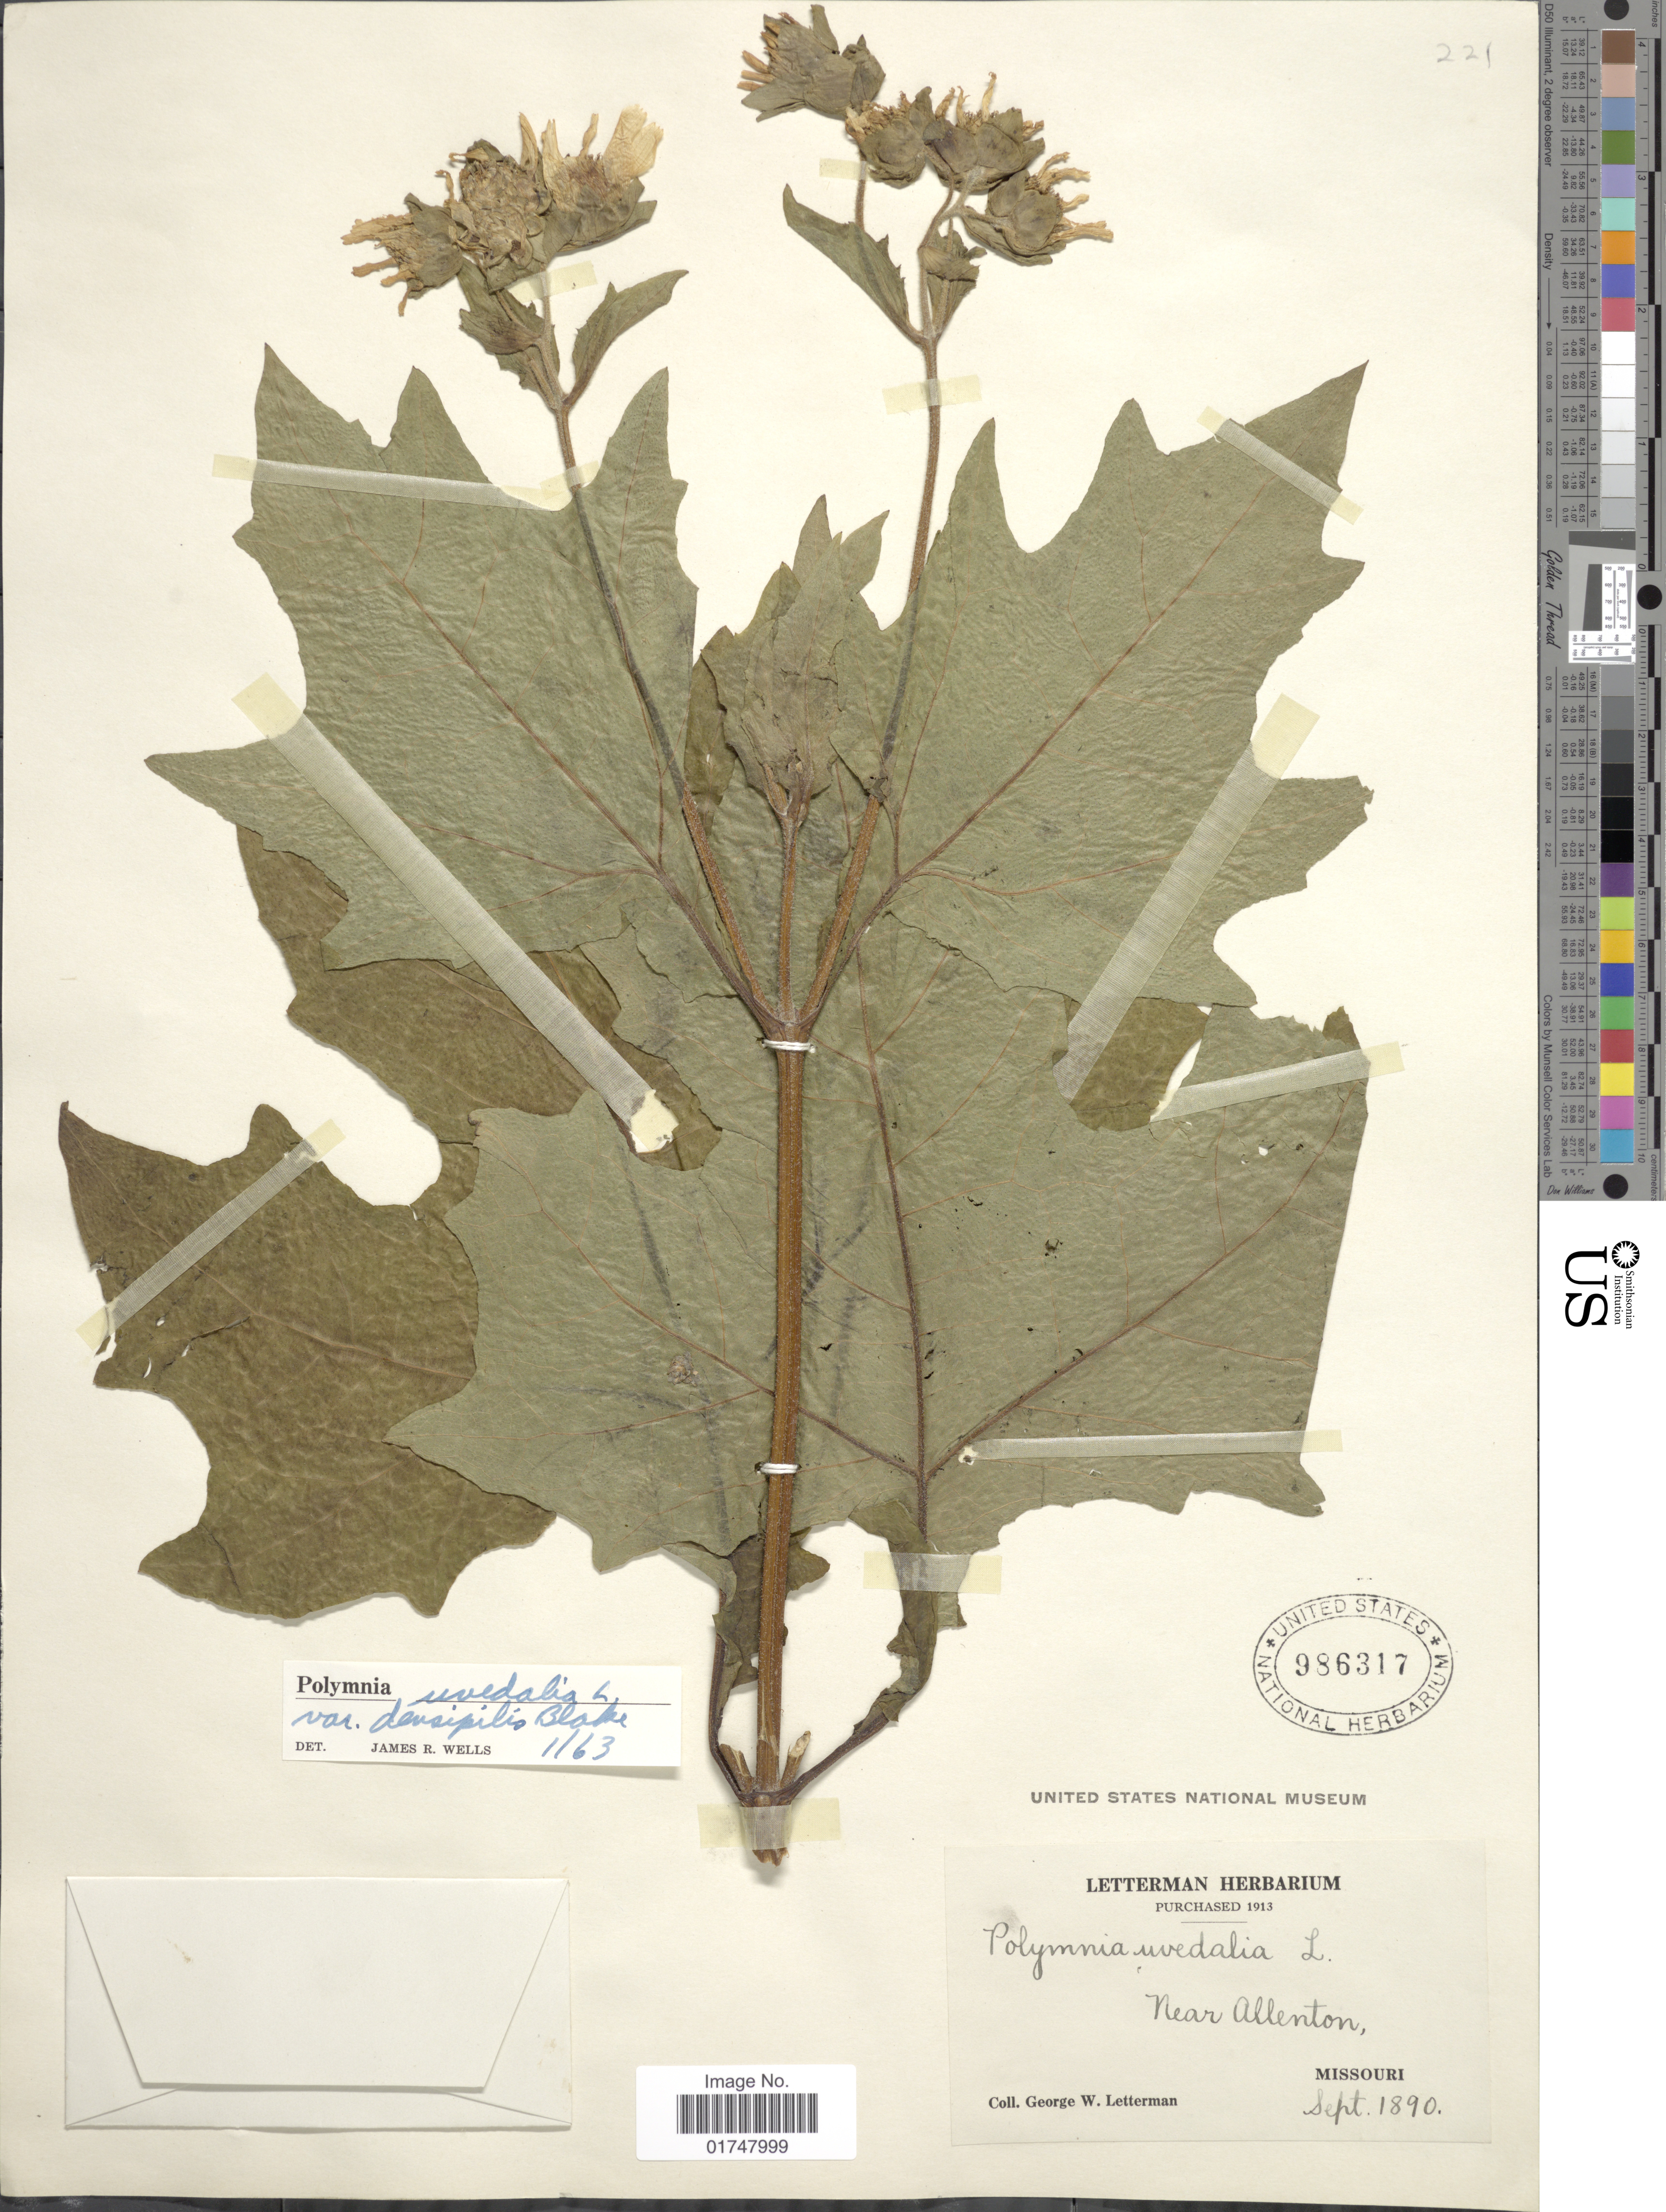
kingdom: Plantae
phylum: Tracheophyta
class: Magnoliopsida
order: Asterales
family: Asteraceae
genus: Smallanthus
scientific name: Smallanthus uvedalia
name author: (L.) Mack. ex Mack.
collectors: G. W. Letterman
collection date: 1890-09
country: United States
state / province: Missouri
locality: Near Allenton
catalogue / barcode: US 986317